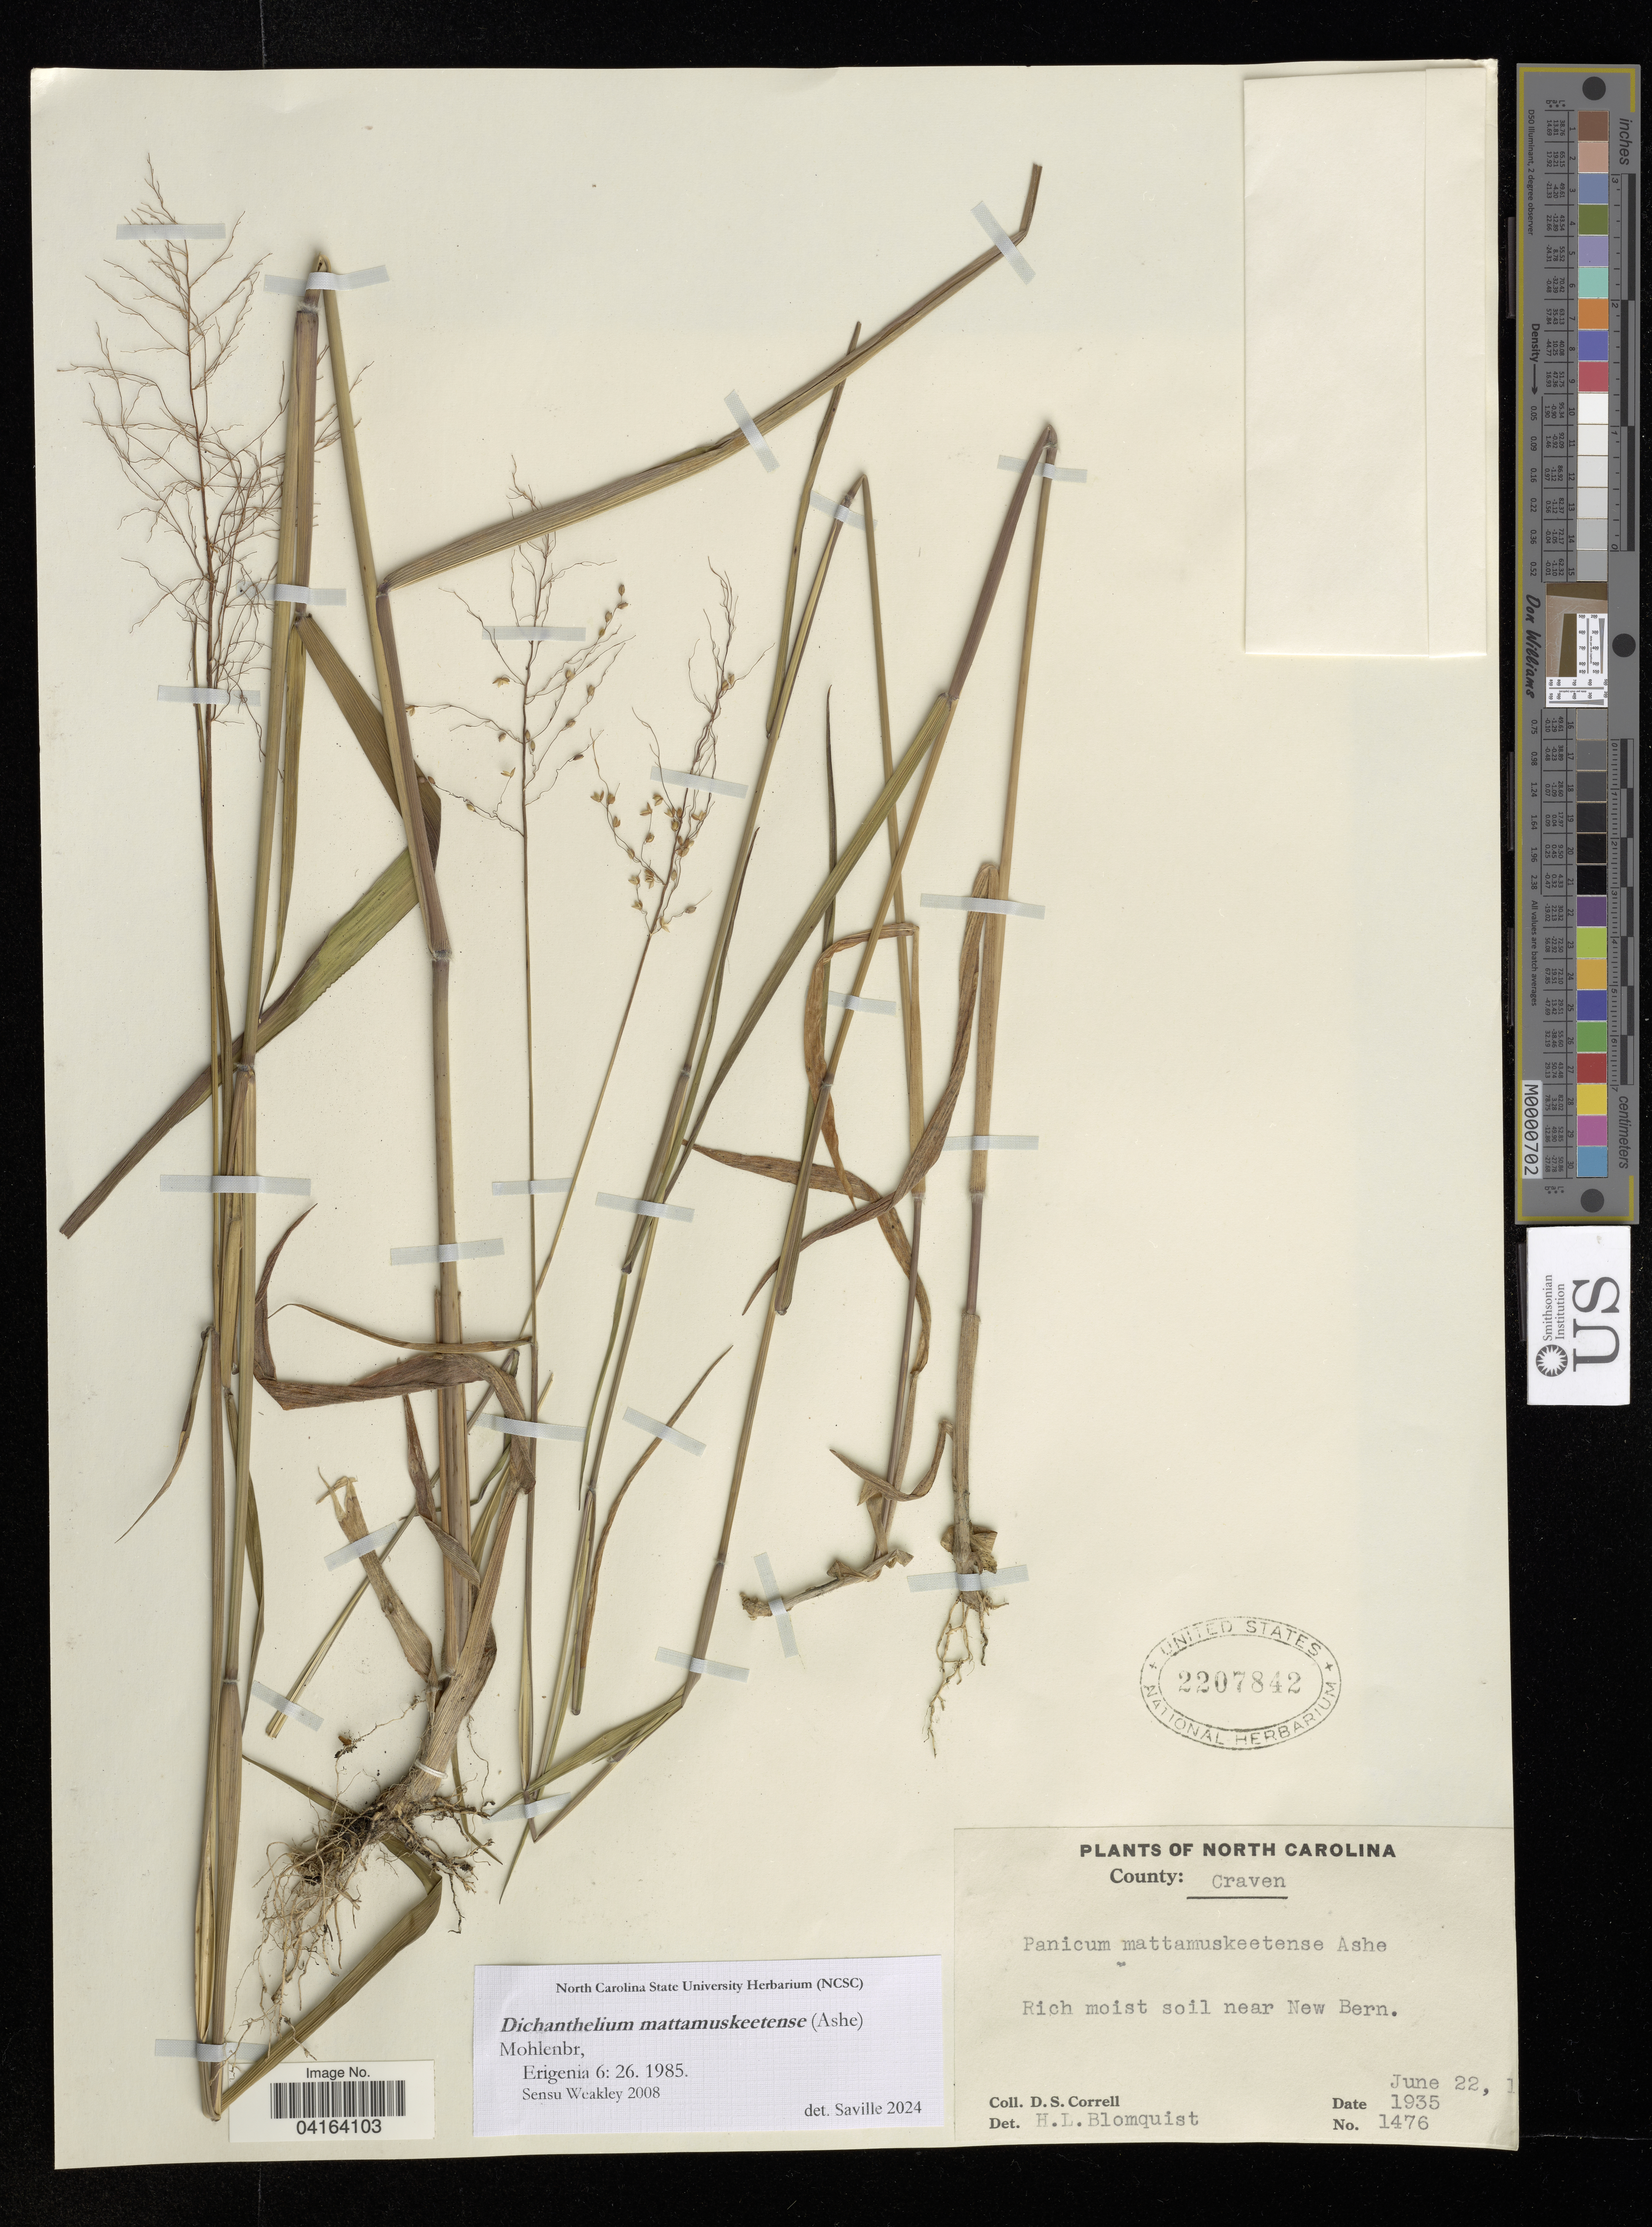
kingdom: Plantae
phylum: Tracheophyta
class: Liliopsida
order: Poales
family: Poaceae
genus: Dichanthelium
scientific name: Dichanthelium mattamuskeetense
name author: (Ashe) Mohlenbr.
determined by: Saville, A. C., (NCSC), North Carolina State University (UNITED STATES)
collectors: D. S. Correll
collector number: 1476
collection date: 1935-06-22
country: United States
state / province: North Carolina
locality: County: Craven. Near New Bern.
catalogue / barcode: US 2207842